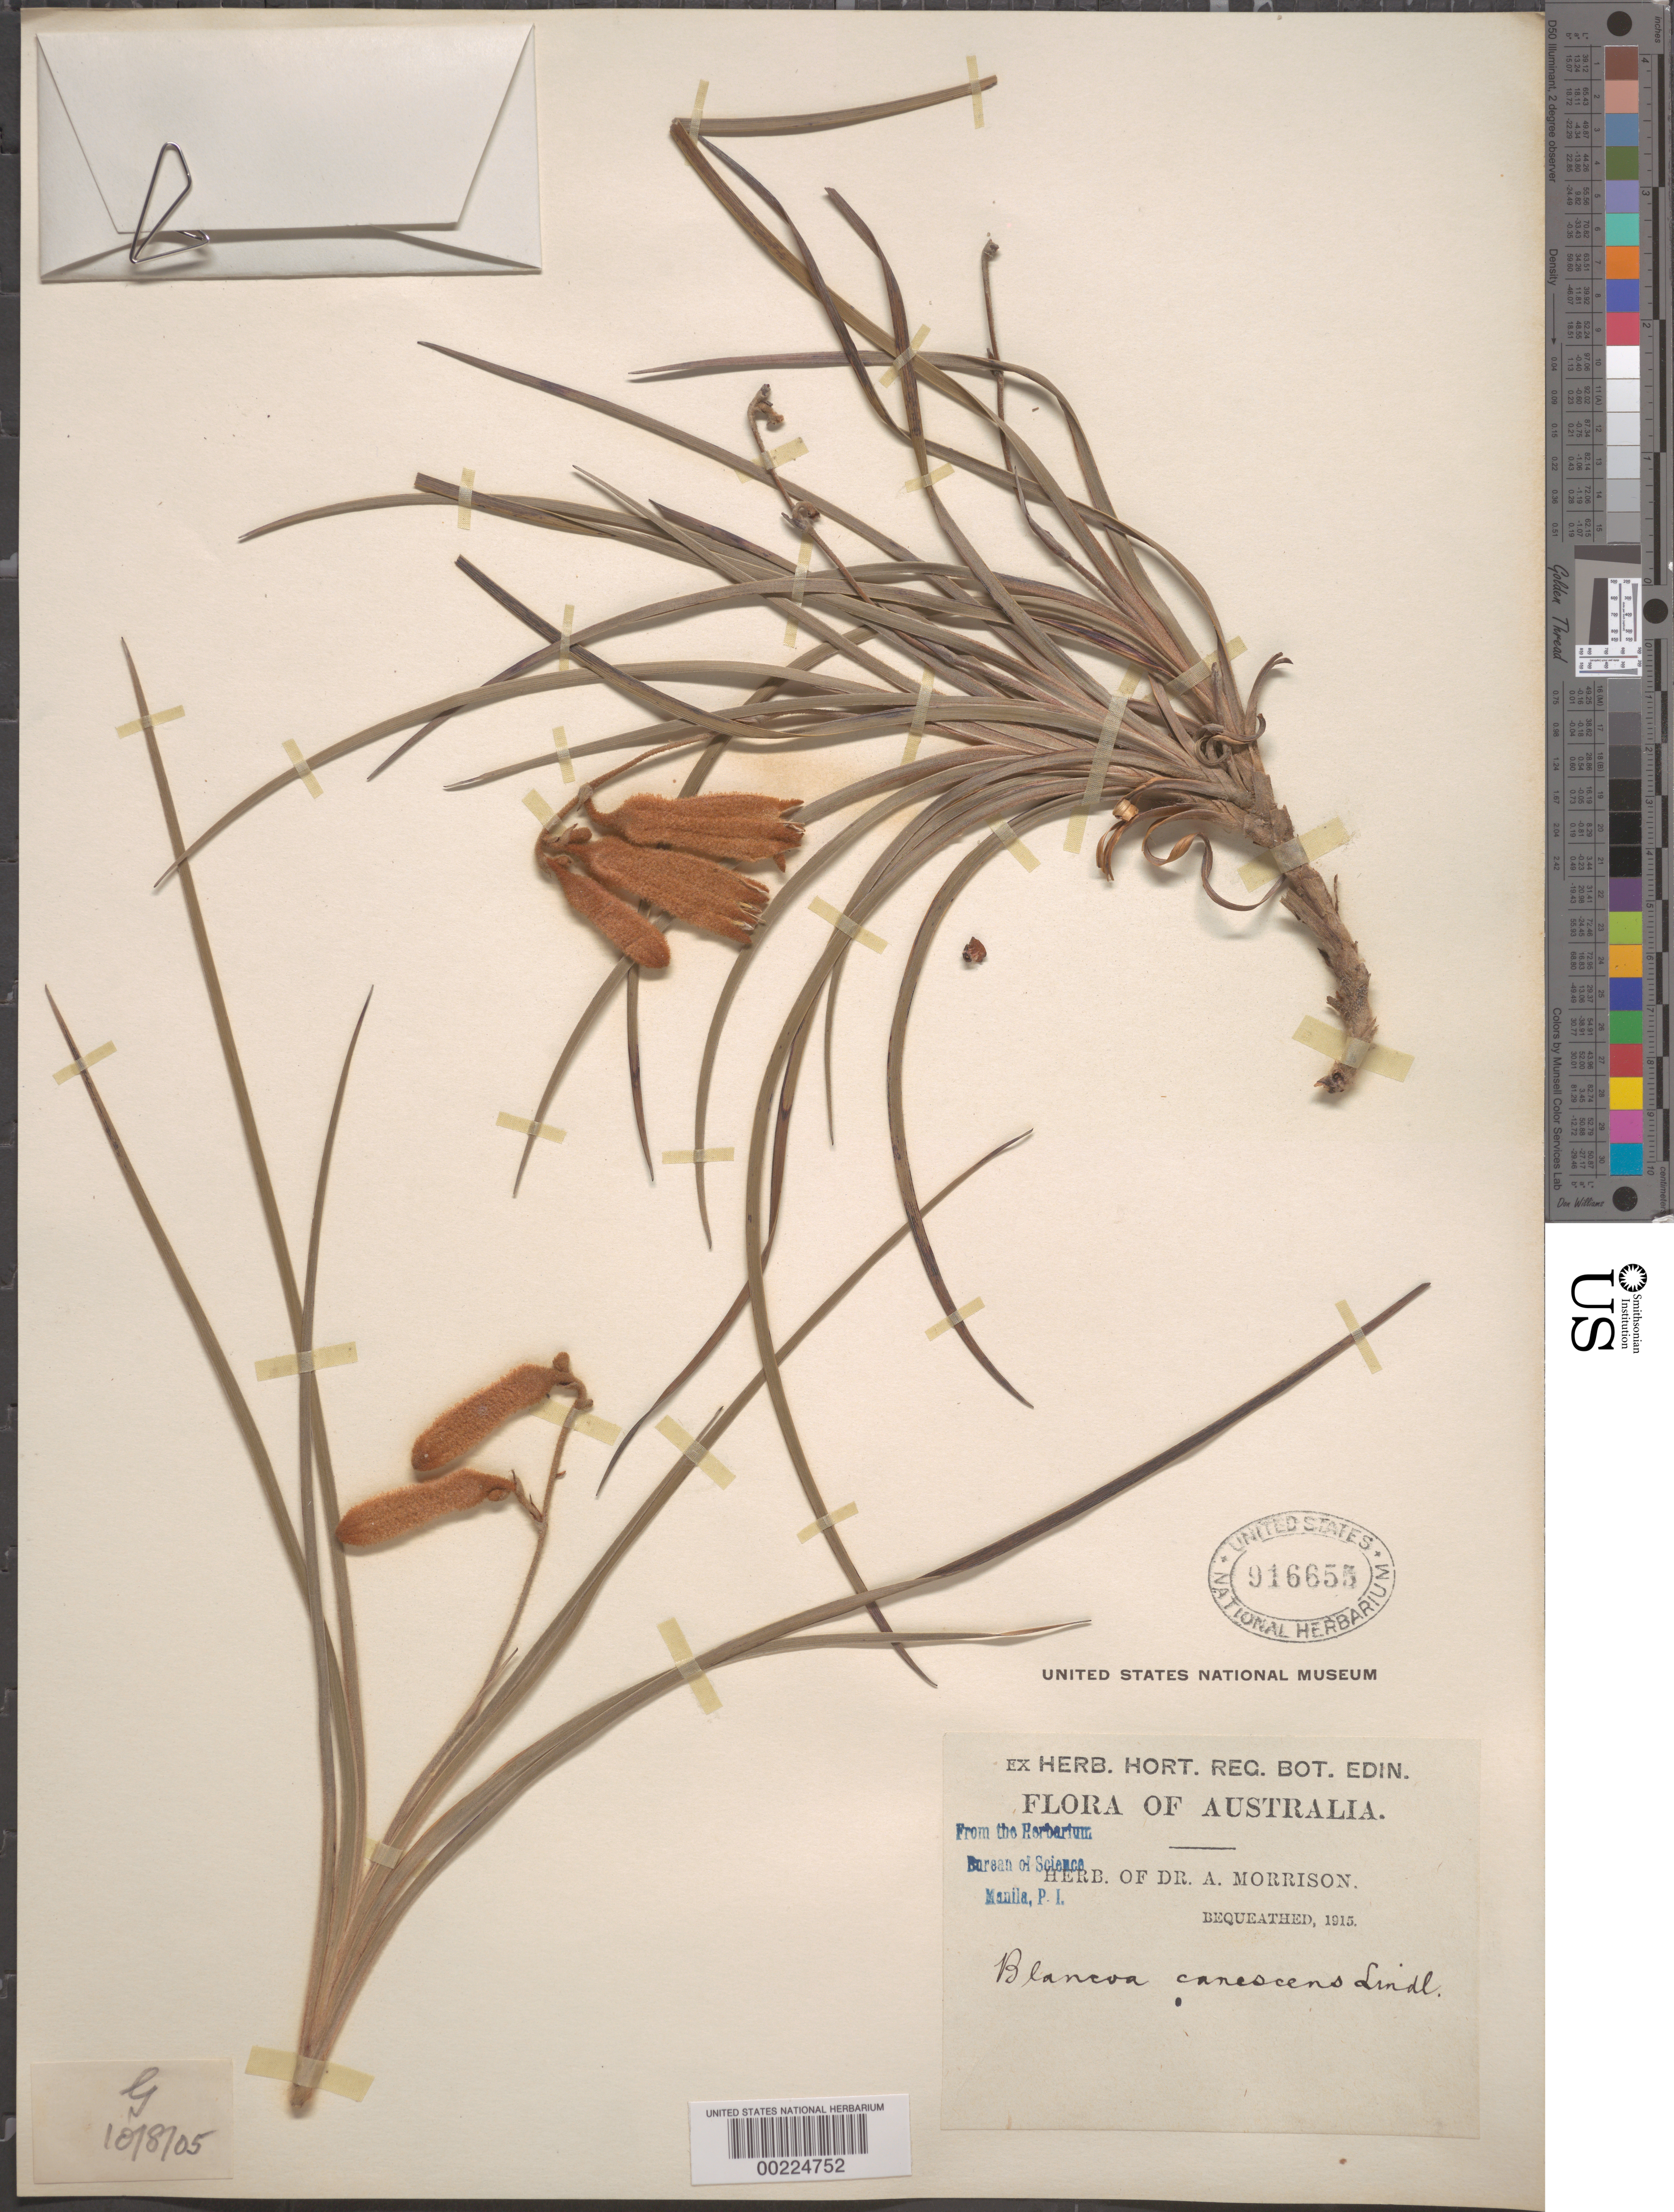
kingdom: Plantae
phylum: Tracheophyta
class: Liliopsida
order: Commelinales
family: Haemodoraceae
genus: Blancoa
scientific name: Blancoa canescens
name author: Lindl.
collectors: Wilkes Explor. Exped.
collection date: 1838/1842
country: Australia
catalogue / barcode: US 916655